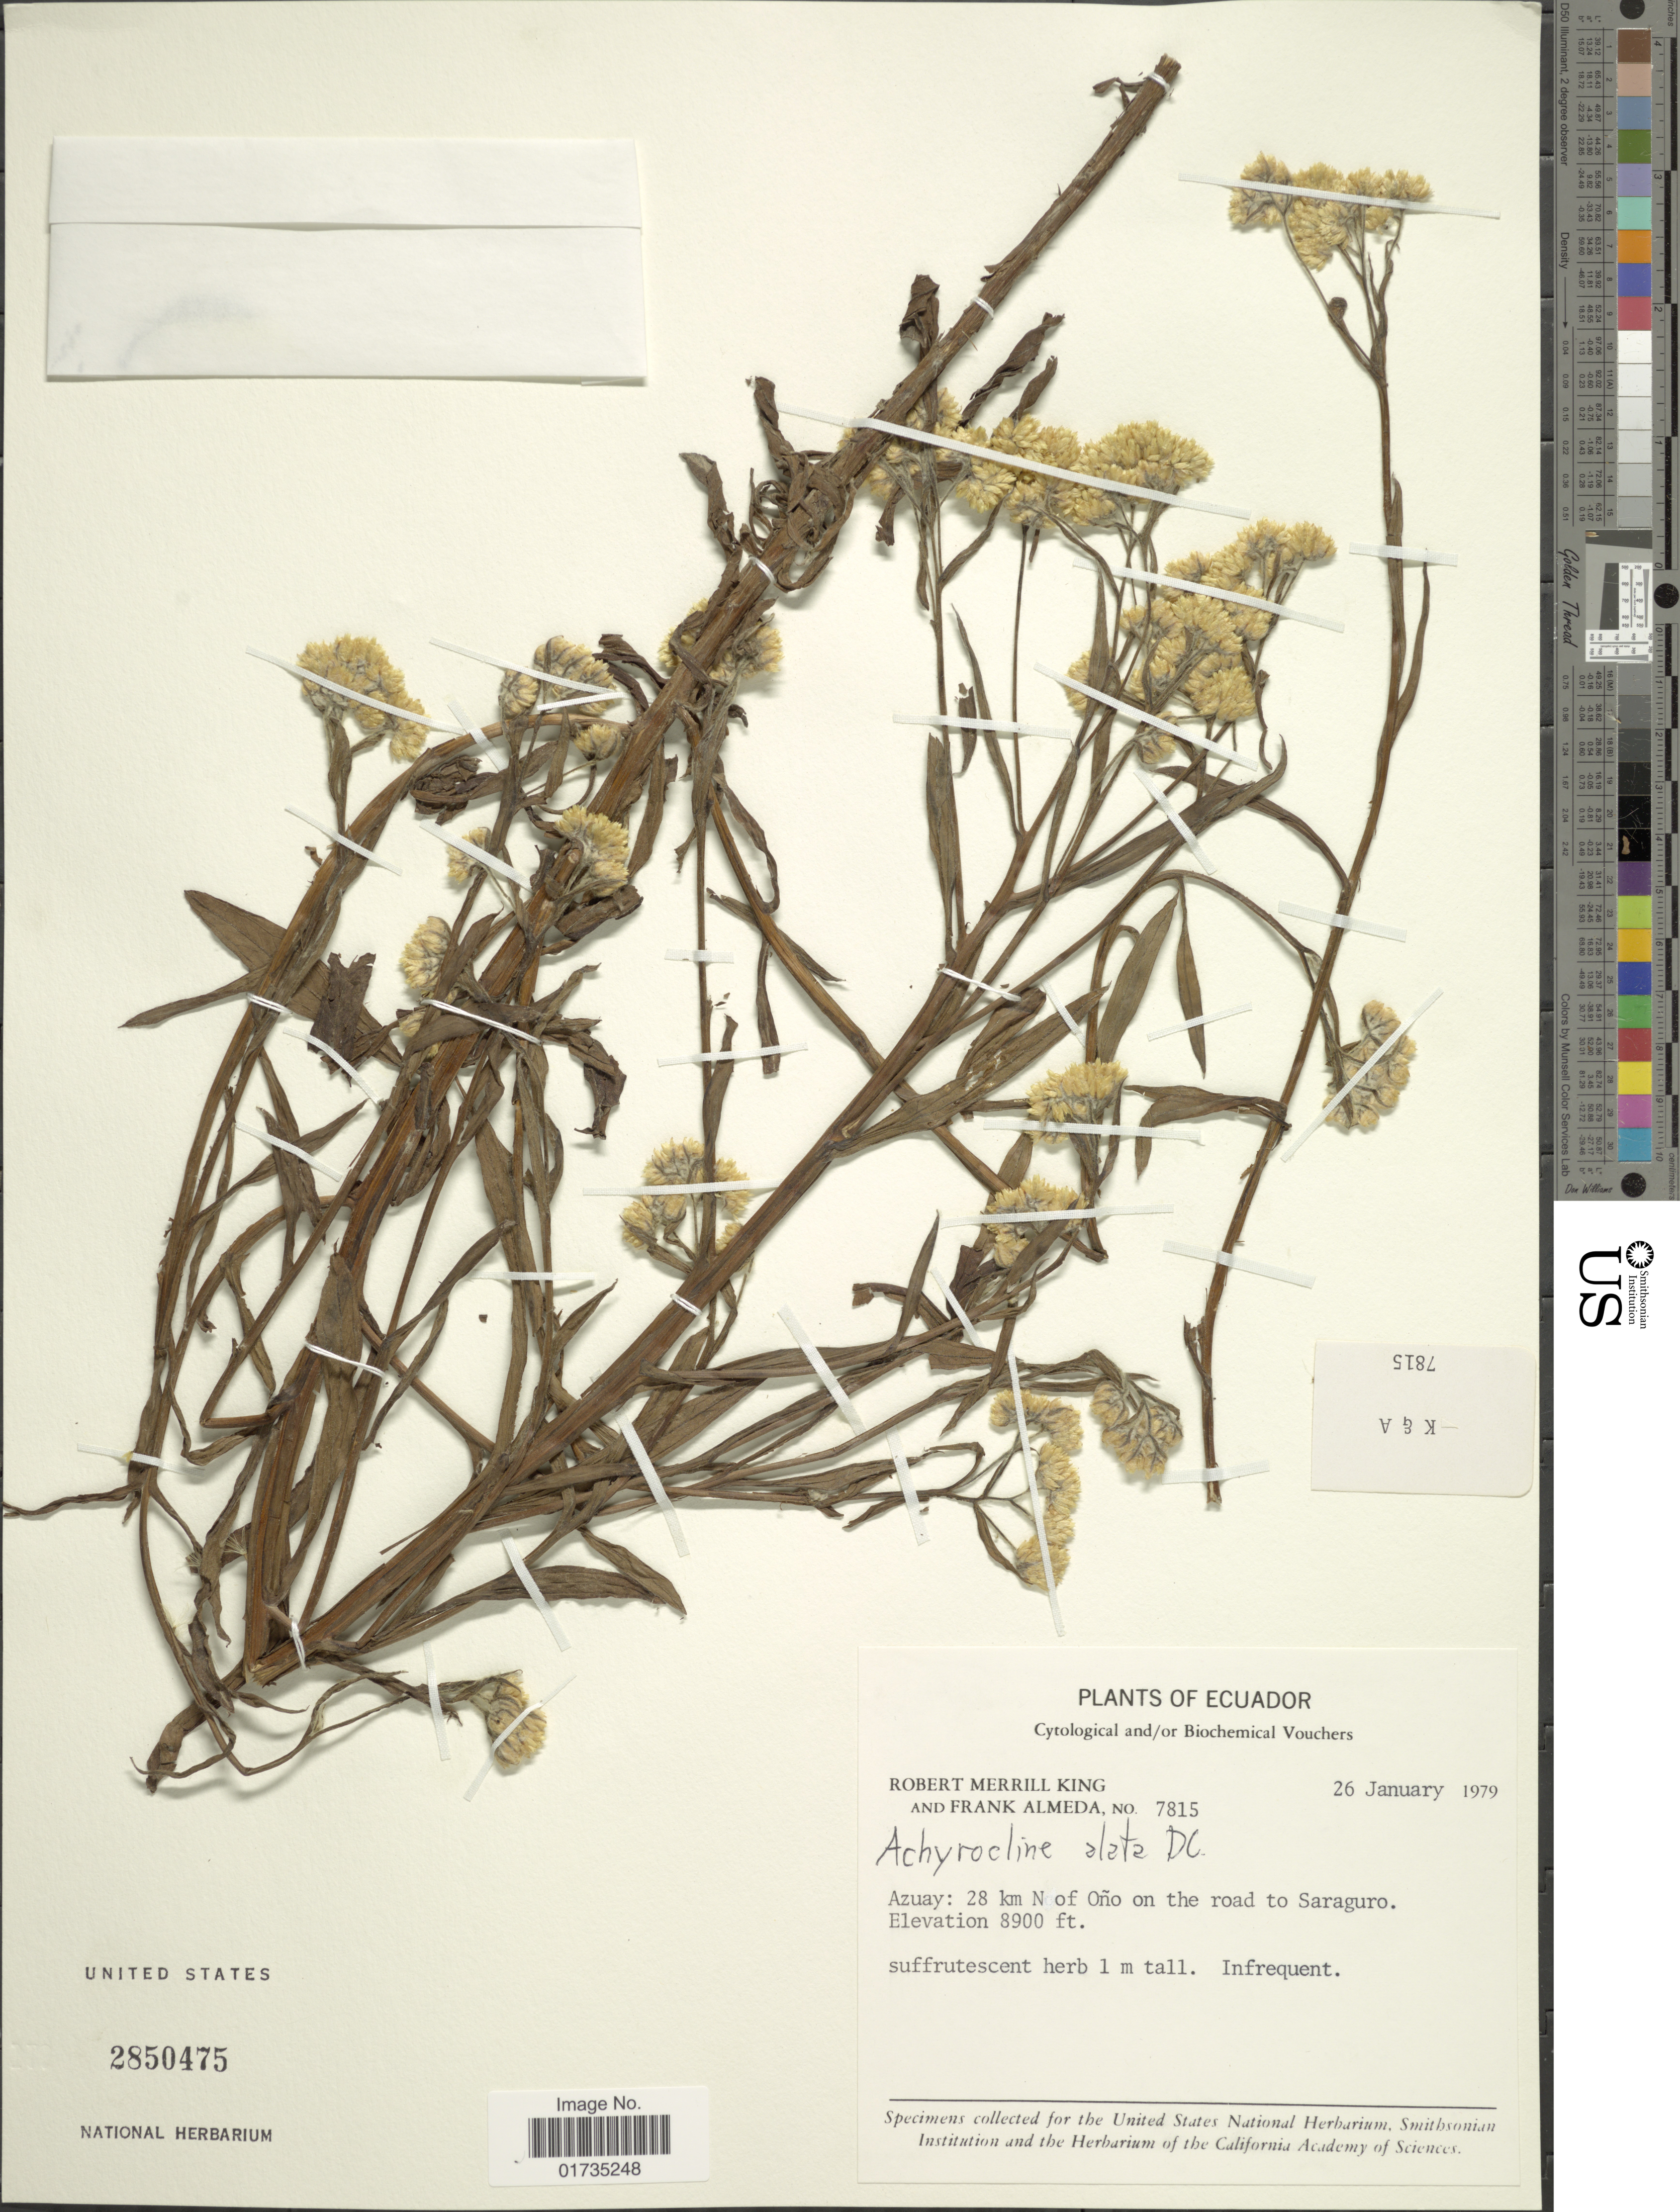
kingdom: Plantae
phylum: Tracheophyta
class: Magnoliopsida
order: Asterales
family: Asteraceae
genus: Achyrocline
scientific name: Achyrocline alata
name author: (Kunth) DC.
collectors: R. M. King & F. Almeda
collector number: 7815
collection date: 1979-01-26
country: Ecuador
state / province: Azuay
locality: Azuay: 28 km n of Oño on the road to Saraguro.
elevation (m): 2713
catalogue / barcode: US 2850475